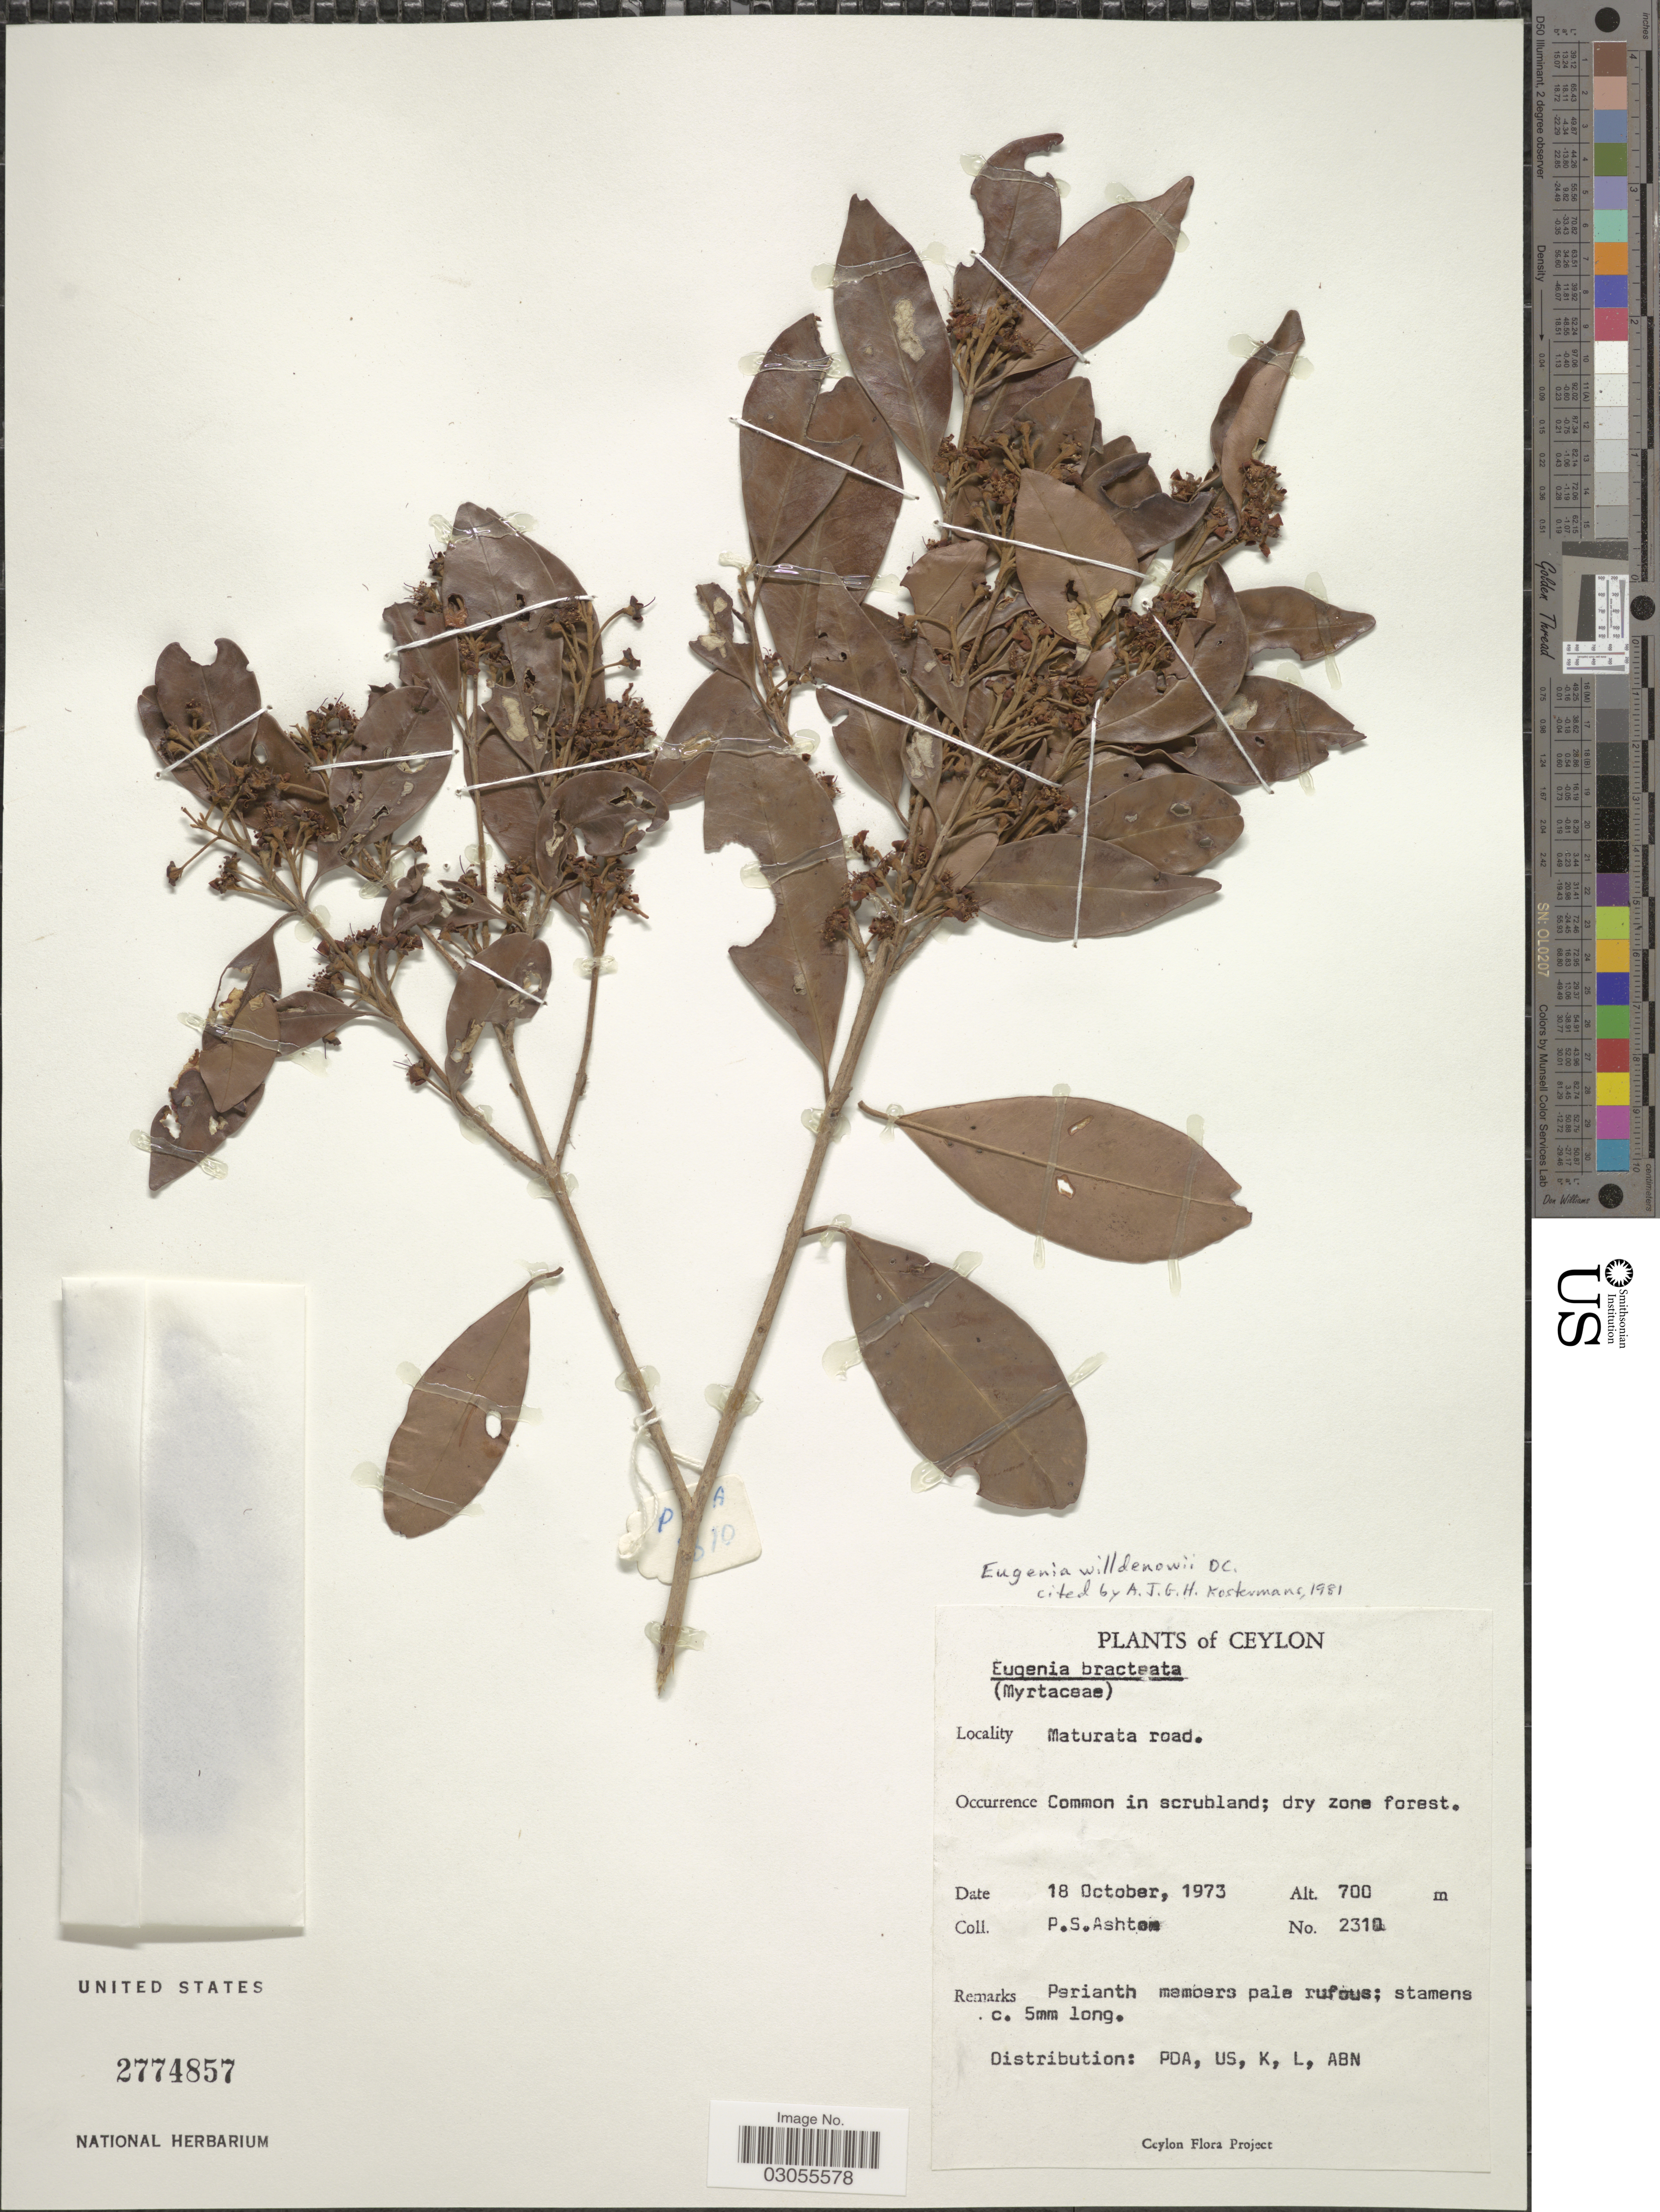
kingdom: Plantae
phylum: Tracheophyta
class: Magnoliopsida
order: Myrtales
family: Myrtaceae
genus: Eugenia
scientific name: Eugenia willdenowii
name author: Nied.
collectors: P. S. Ashton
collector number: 2310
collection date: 1973-10-18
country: Sri Lanka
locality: Ceylon. Maturata road.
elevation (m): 700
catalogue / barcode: US 2774857